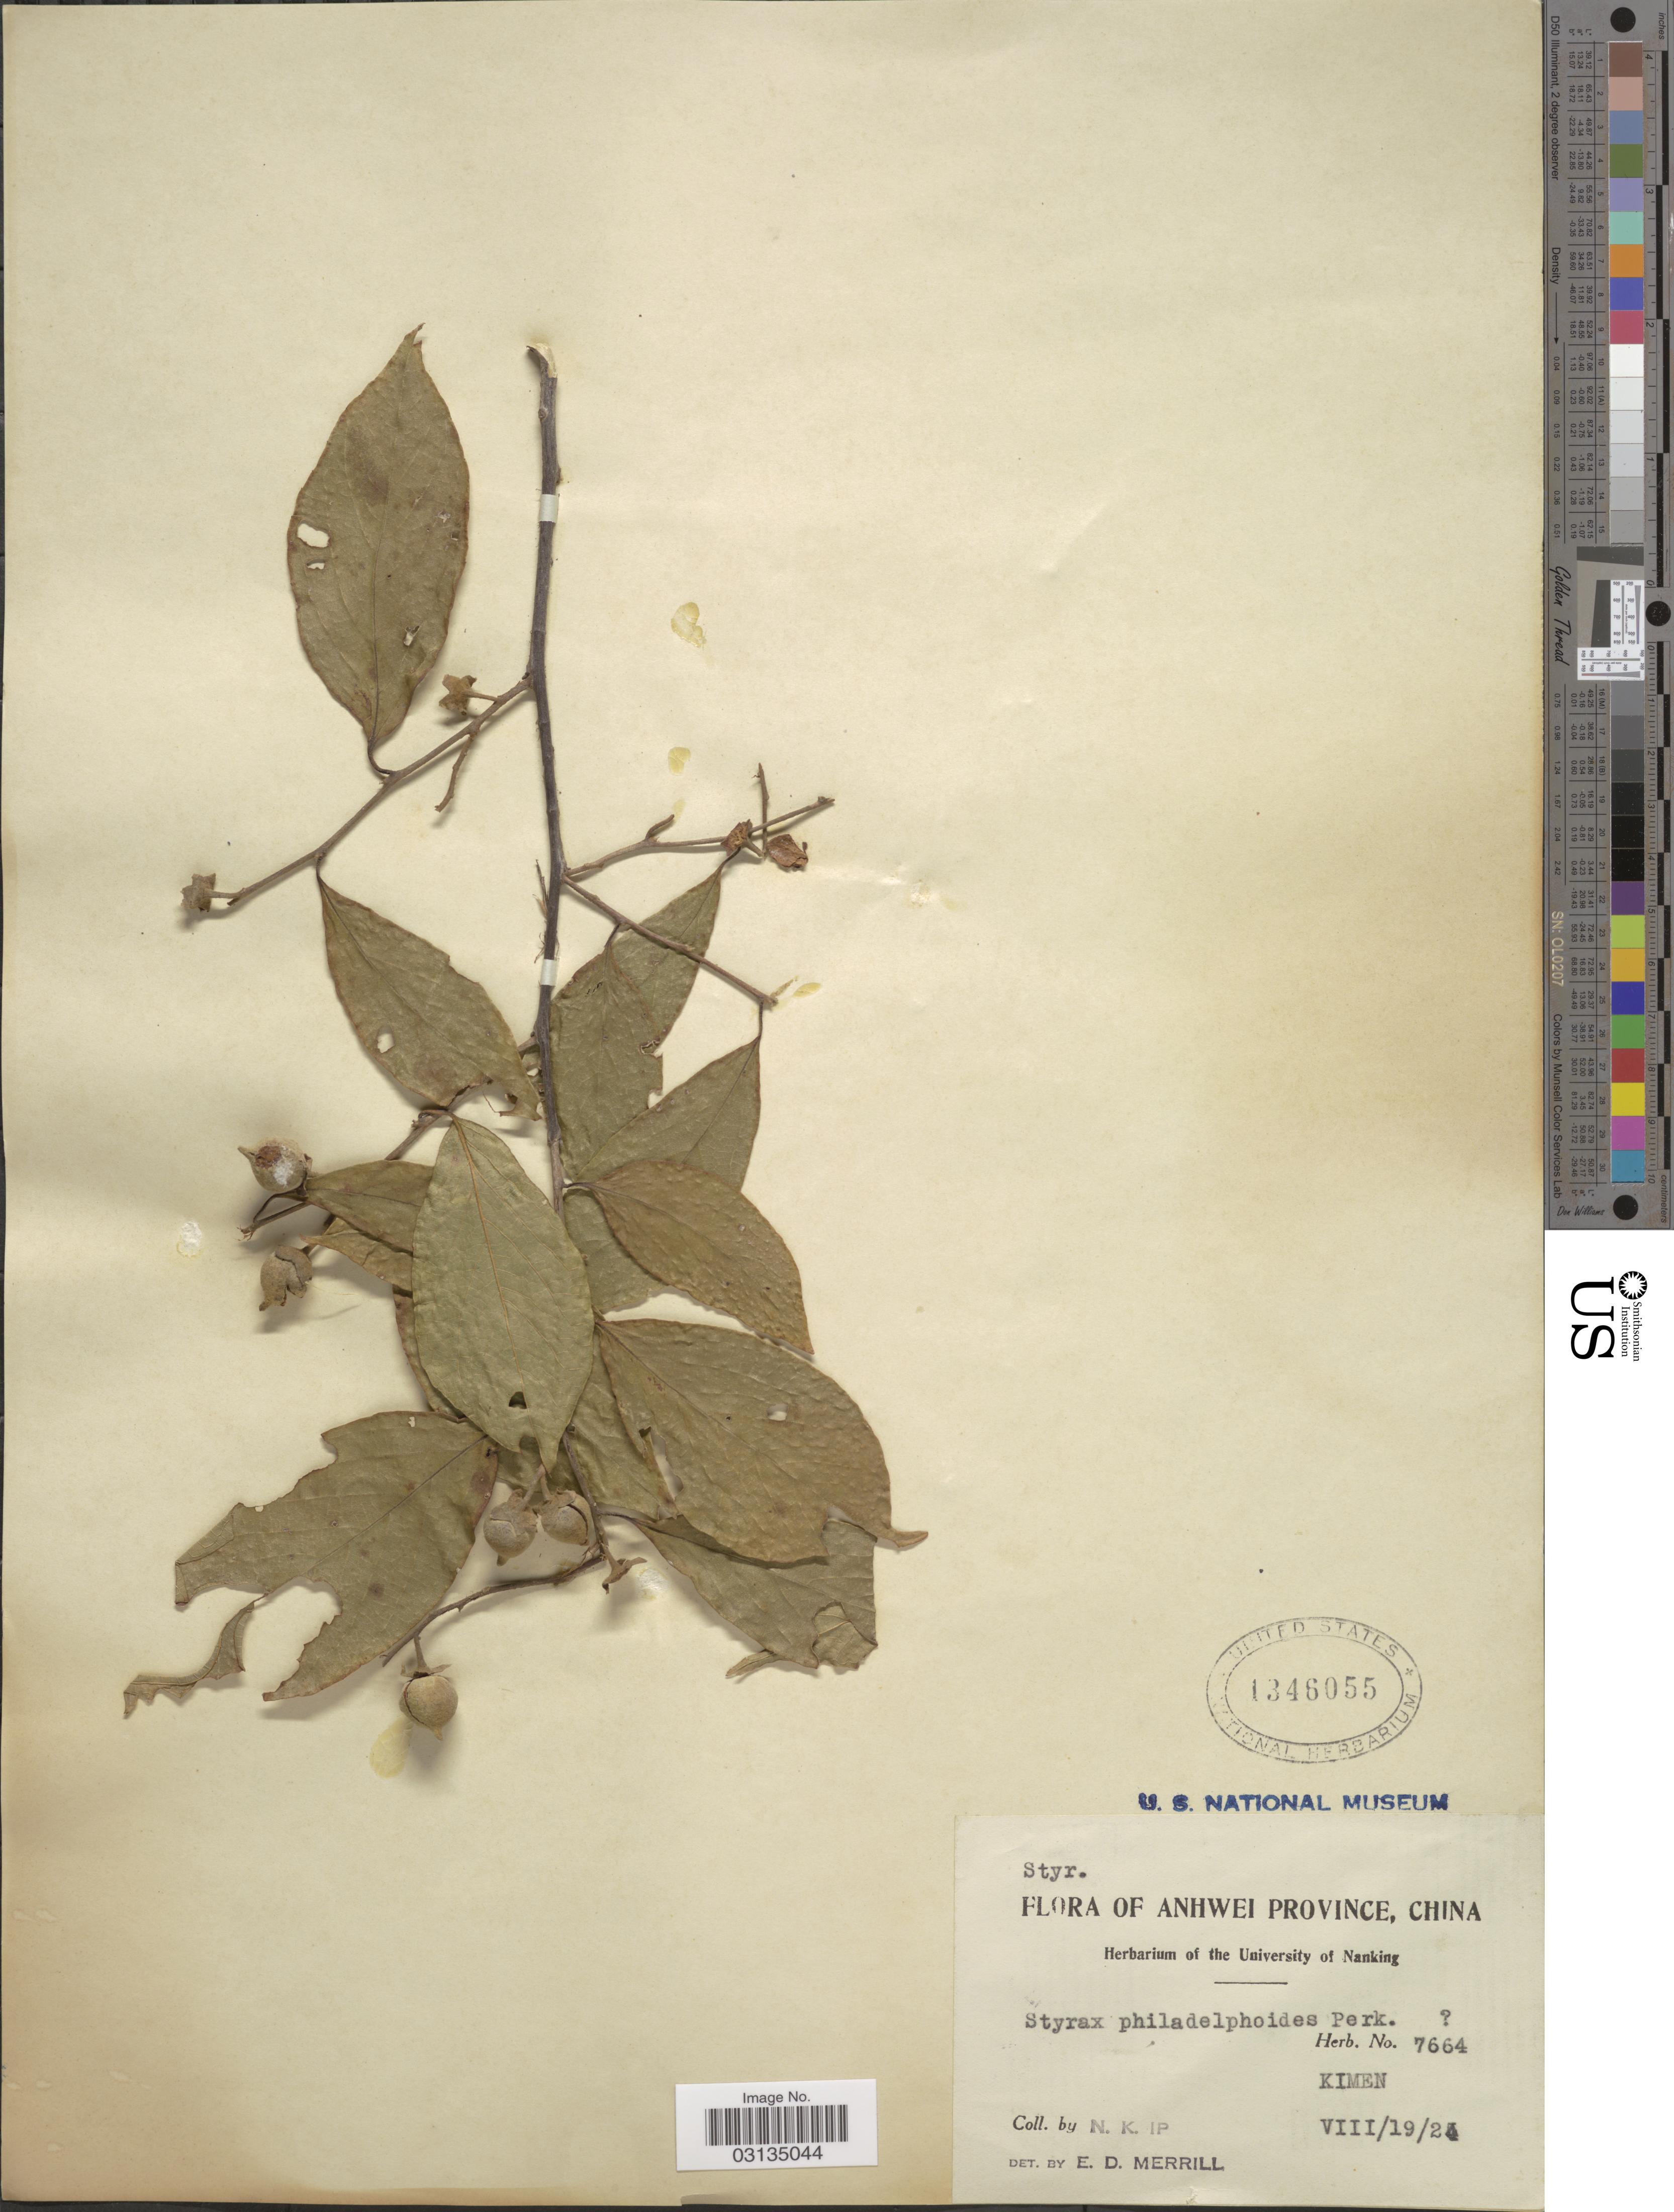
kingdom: Plantae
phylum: Tracheophyta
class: Magnoliopsida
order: Ericales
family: Styracaceae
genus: Styrax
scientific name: Styrax philadelphoides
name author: Perkins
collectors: N. Ip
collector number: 7664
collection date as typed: Transcribed d/m/y: 19/8/24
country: China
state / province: Anhui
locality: Ahnwei Province, China, Kimen.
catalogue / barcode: US 1346055